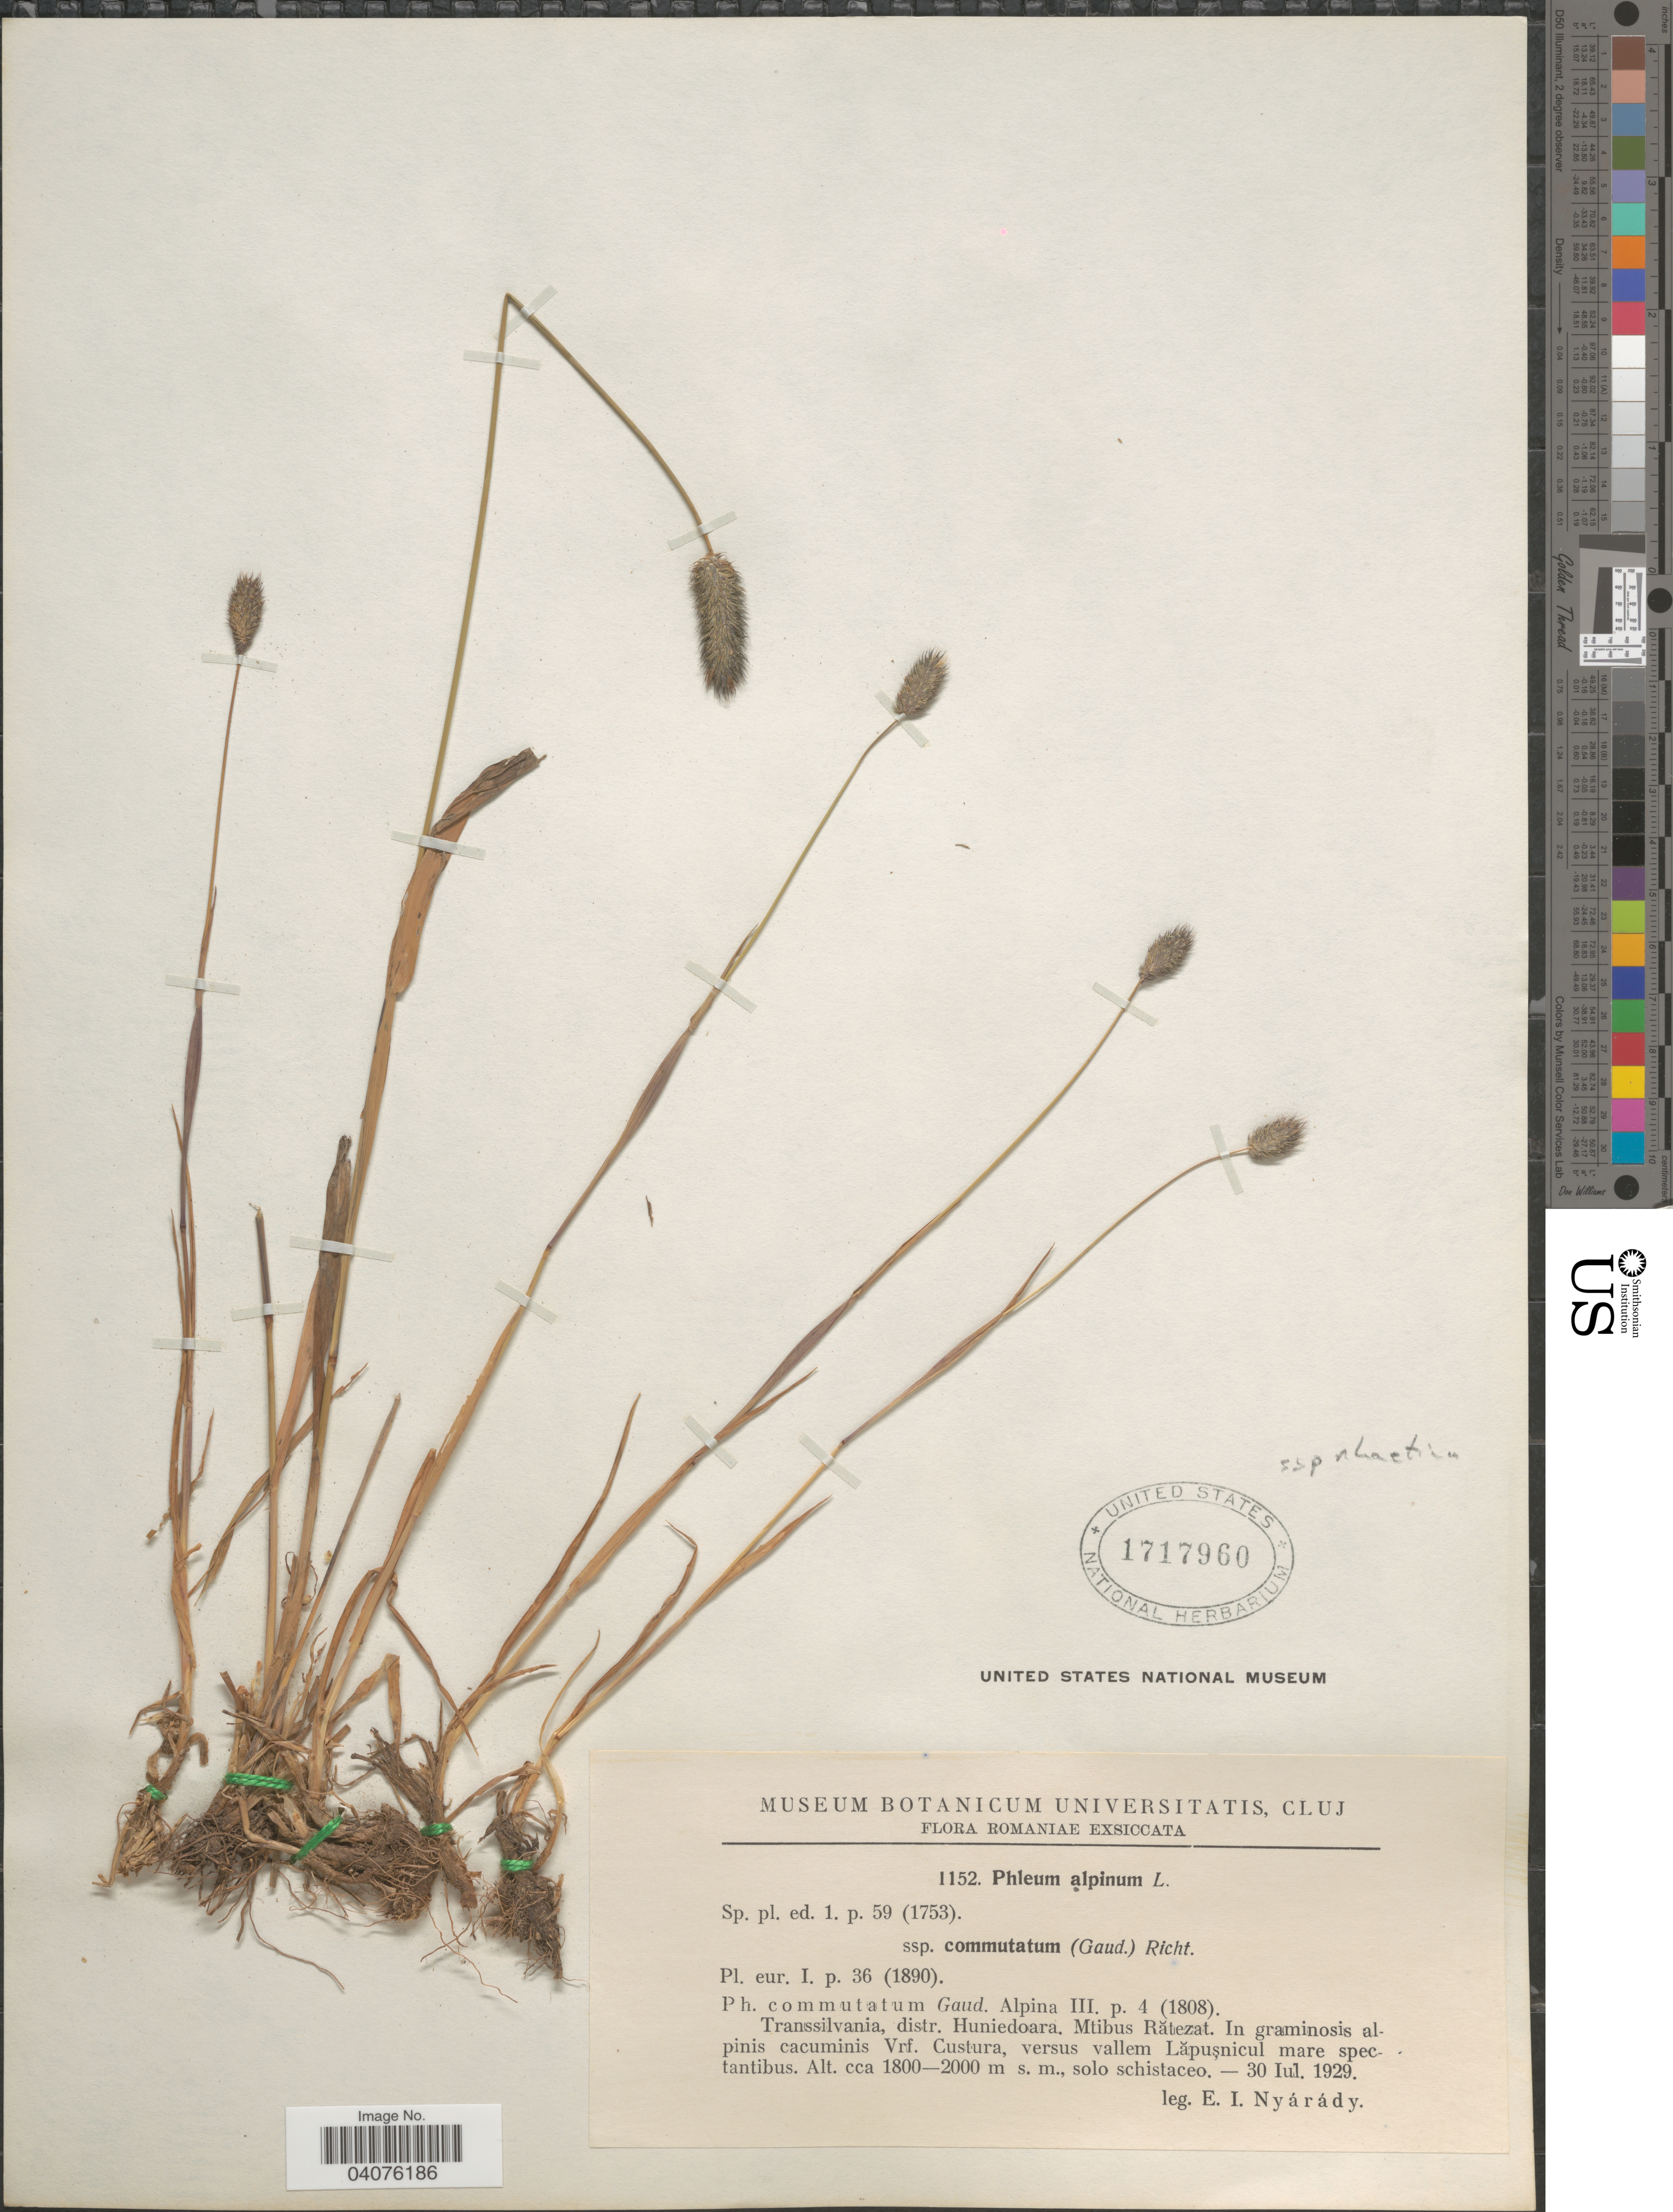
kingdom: Plantae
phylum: Tracheophyta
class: Liliopsida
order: Poales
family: Poaceae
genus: Phleum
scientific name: Phleum alpinum subsp. rhaeticum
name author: Humphries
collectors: E. Nyárády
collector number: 1152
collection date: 1929-07-30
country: Romania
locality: Transsilvania, distr. Huniedoara. Mtibus Rătezat. In graminosis alpinis cacuminis Vrf. Custura, versus vallem Lăpușnicul mare spectantibus.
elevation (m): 1800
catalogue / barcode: US 1717960